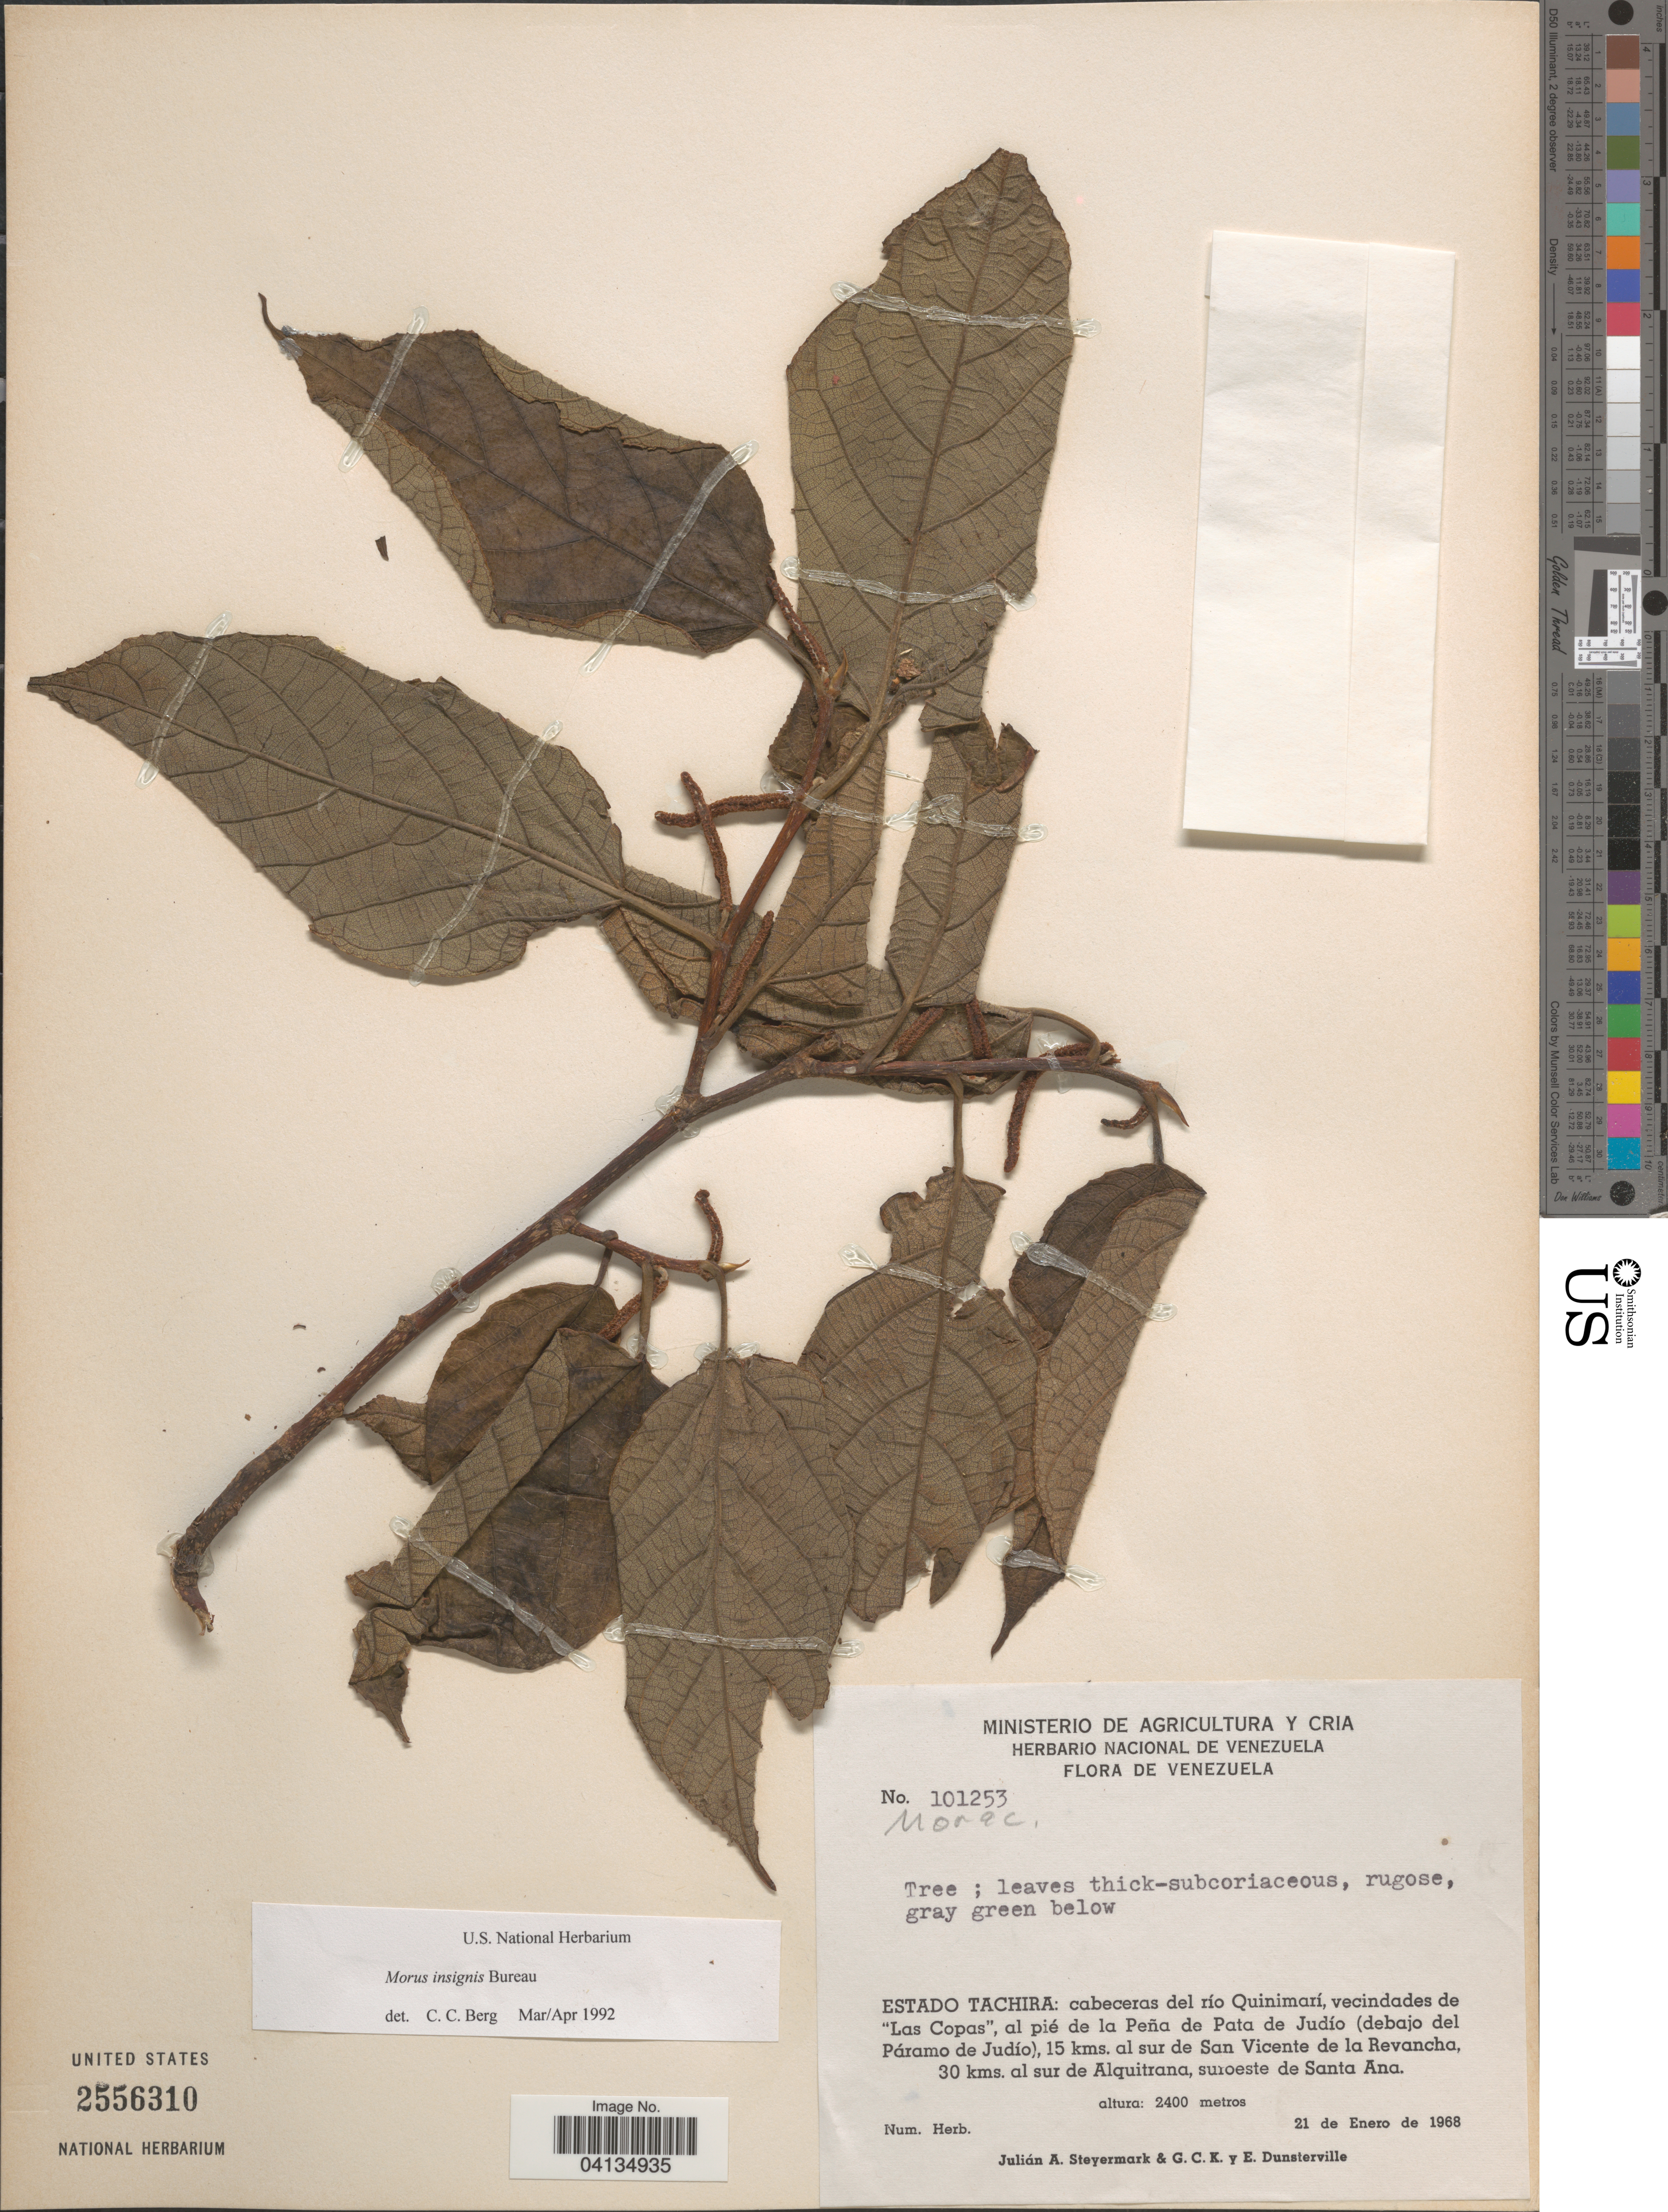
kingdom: Plantae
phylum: Tracheophyta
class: Magnoliopsida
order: Rosales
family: Moraceae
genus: Paratrophis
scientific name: Paratrophis insignis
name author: (Bureau) E. M. Gardner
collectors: J. Steyermark, G. C. K. Dunsterville & E. Dunsterville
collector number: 101253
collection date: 1968-01-21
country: Venezuela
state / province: Tachira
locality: Cabeceras del río Quinimarí, vecindades de "Las Copas", al pié de la Peña de Pata de Judío (debajo del Páramo de Judío), 15 kms. al sur de San Vicente de la Revancha, 30 kms. al sur de Alquitrana, suroeste de Santa Ana.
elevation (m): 2400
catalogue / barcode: US 2556310